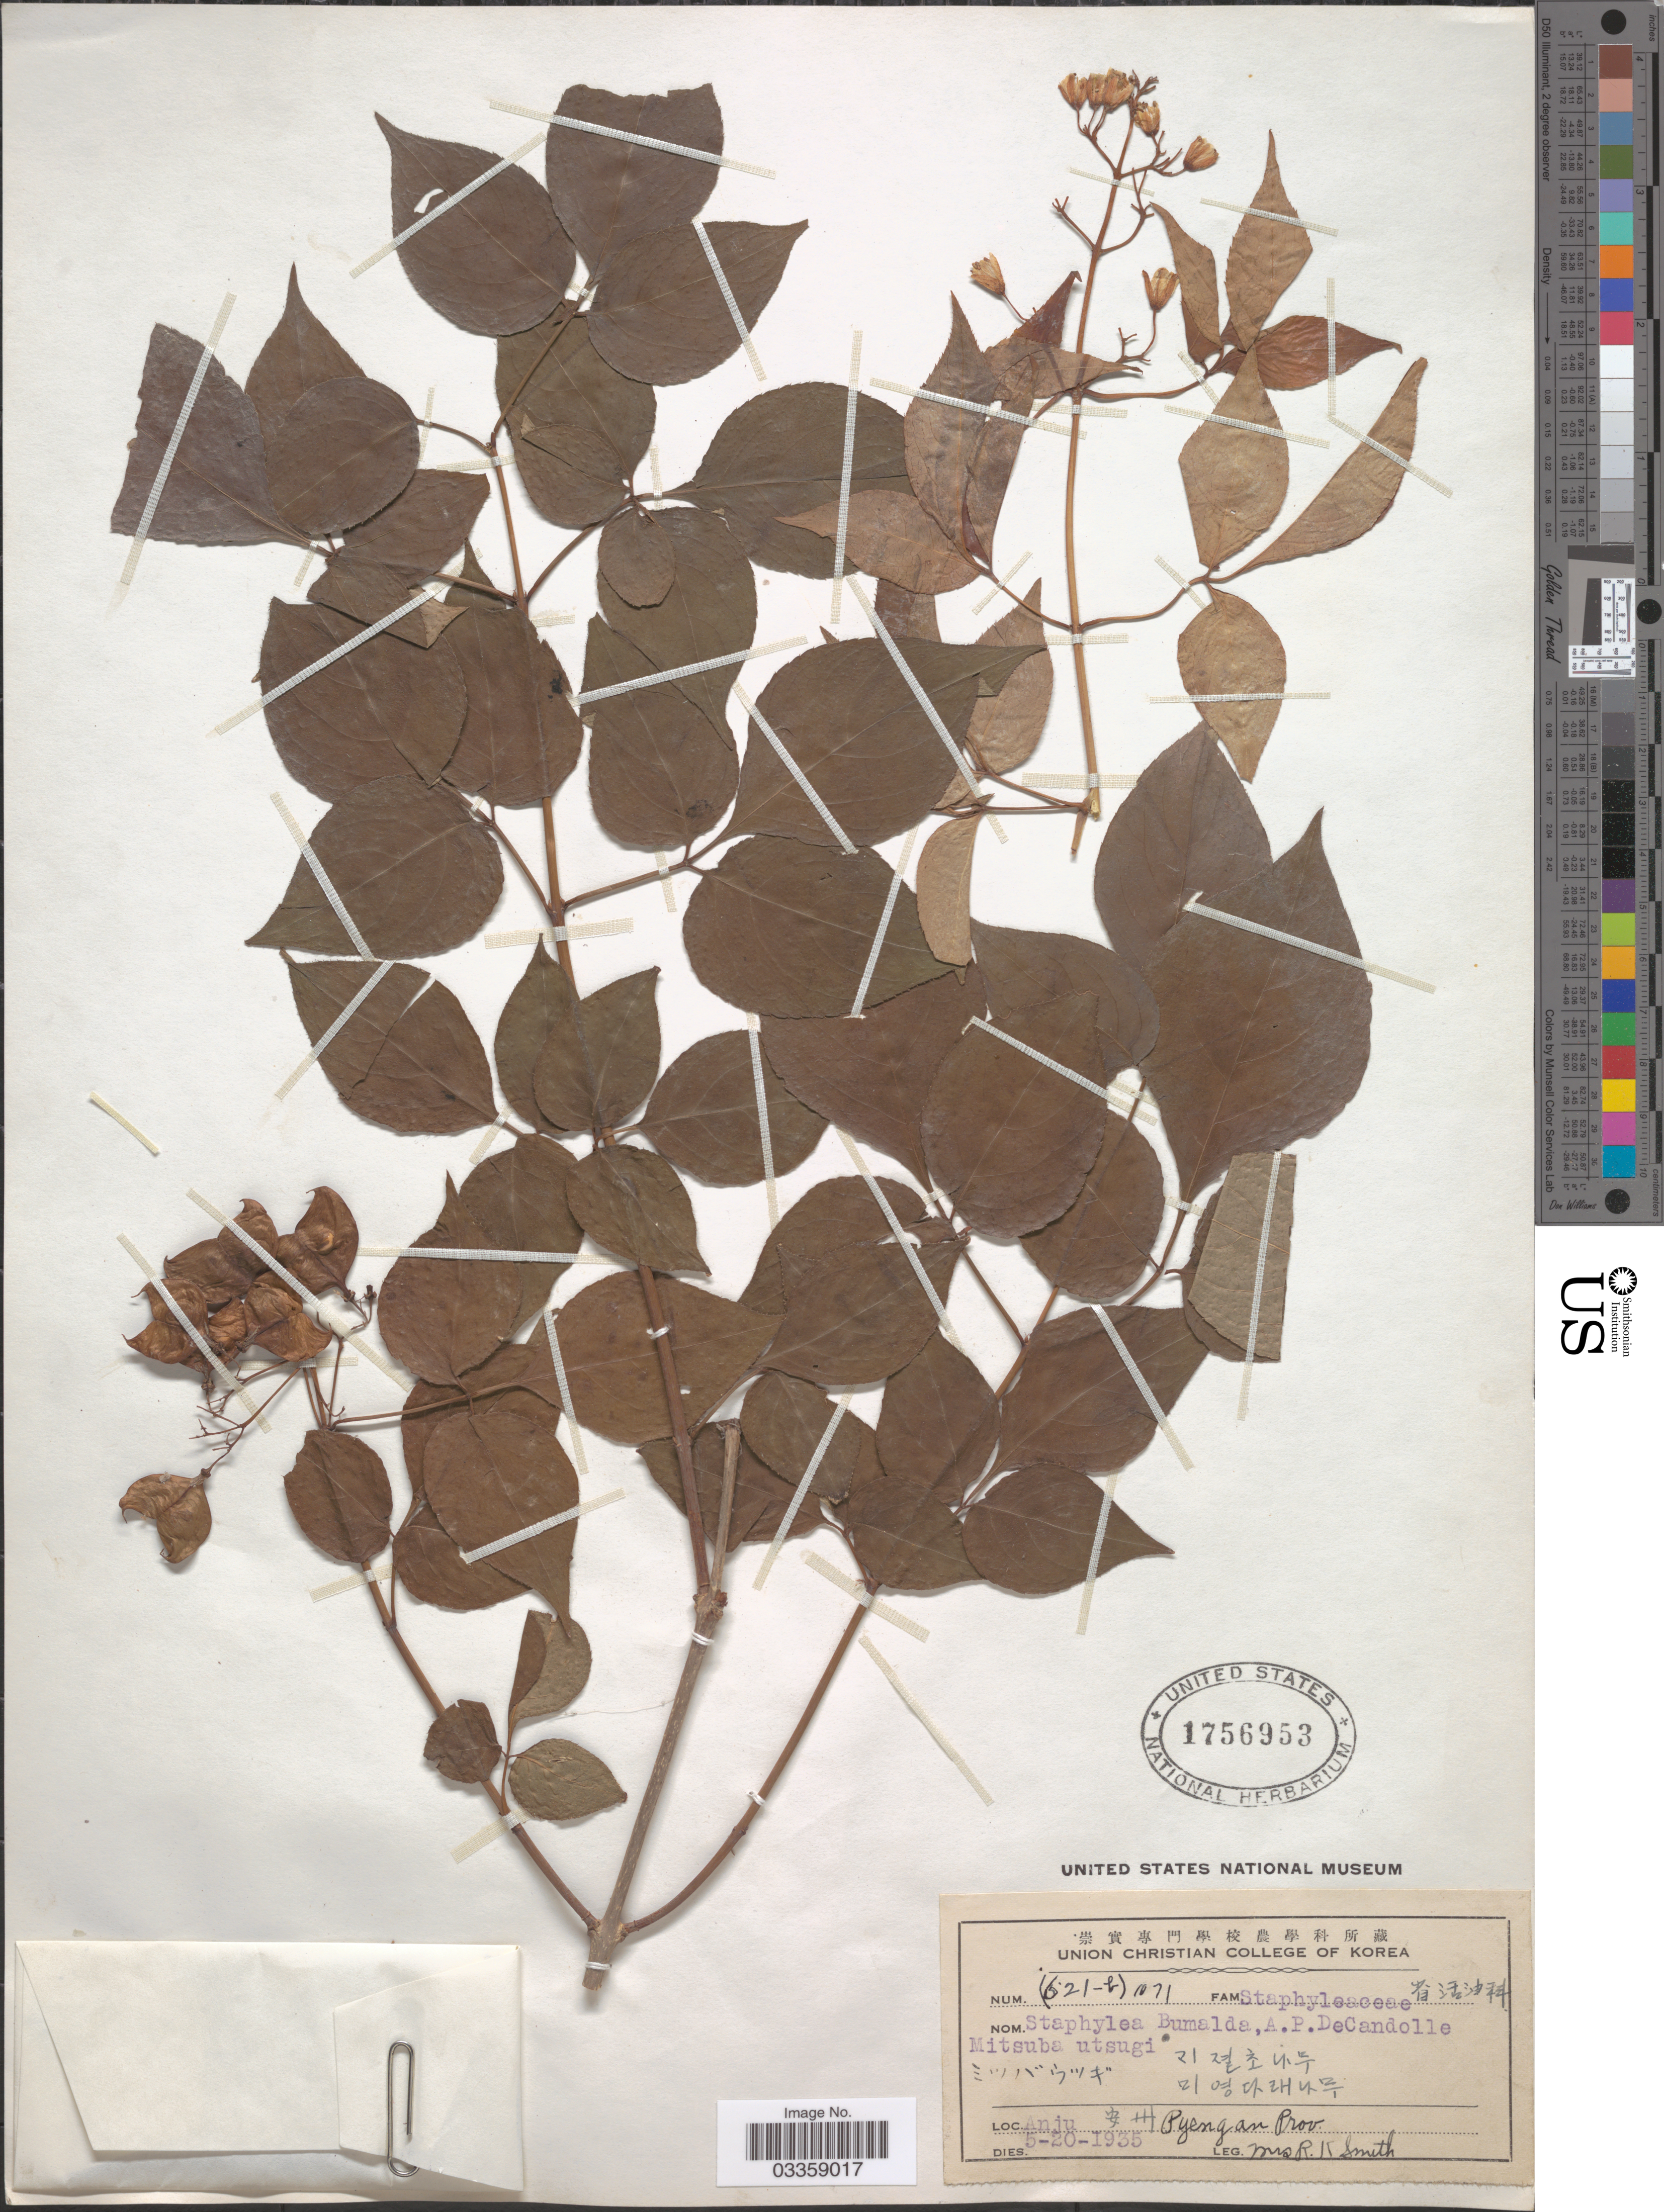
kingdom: Plantae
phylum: Tracheophyta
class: Magnoliopsida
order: Crossosomatales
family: Staphyleaceae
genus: Staphylea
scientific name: Staphylea bumalda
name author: DC.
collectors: Mrs. R. K. Smith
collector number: (621-b) 1071?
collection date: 1935-05-20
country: North Korea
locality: Anju X, Pyengan Prov.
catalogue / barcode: US 1756953